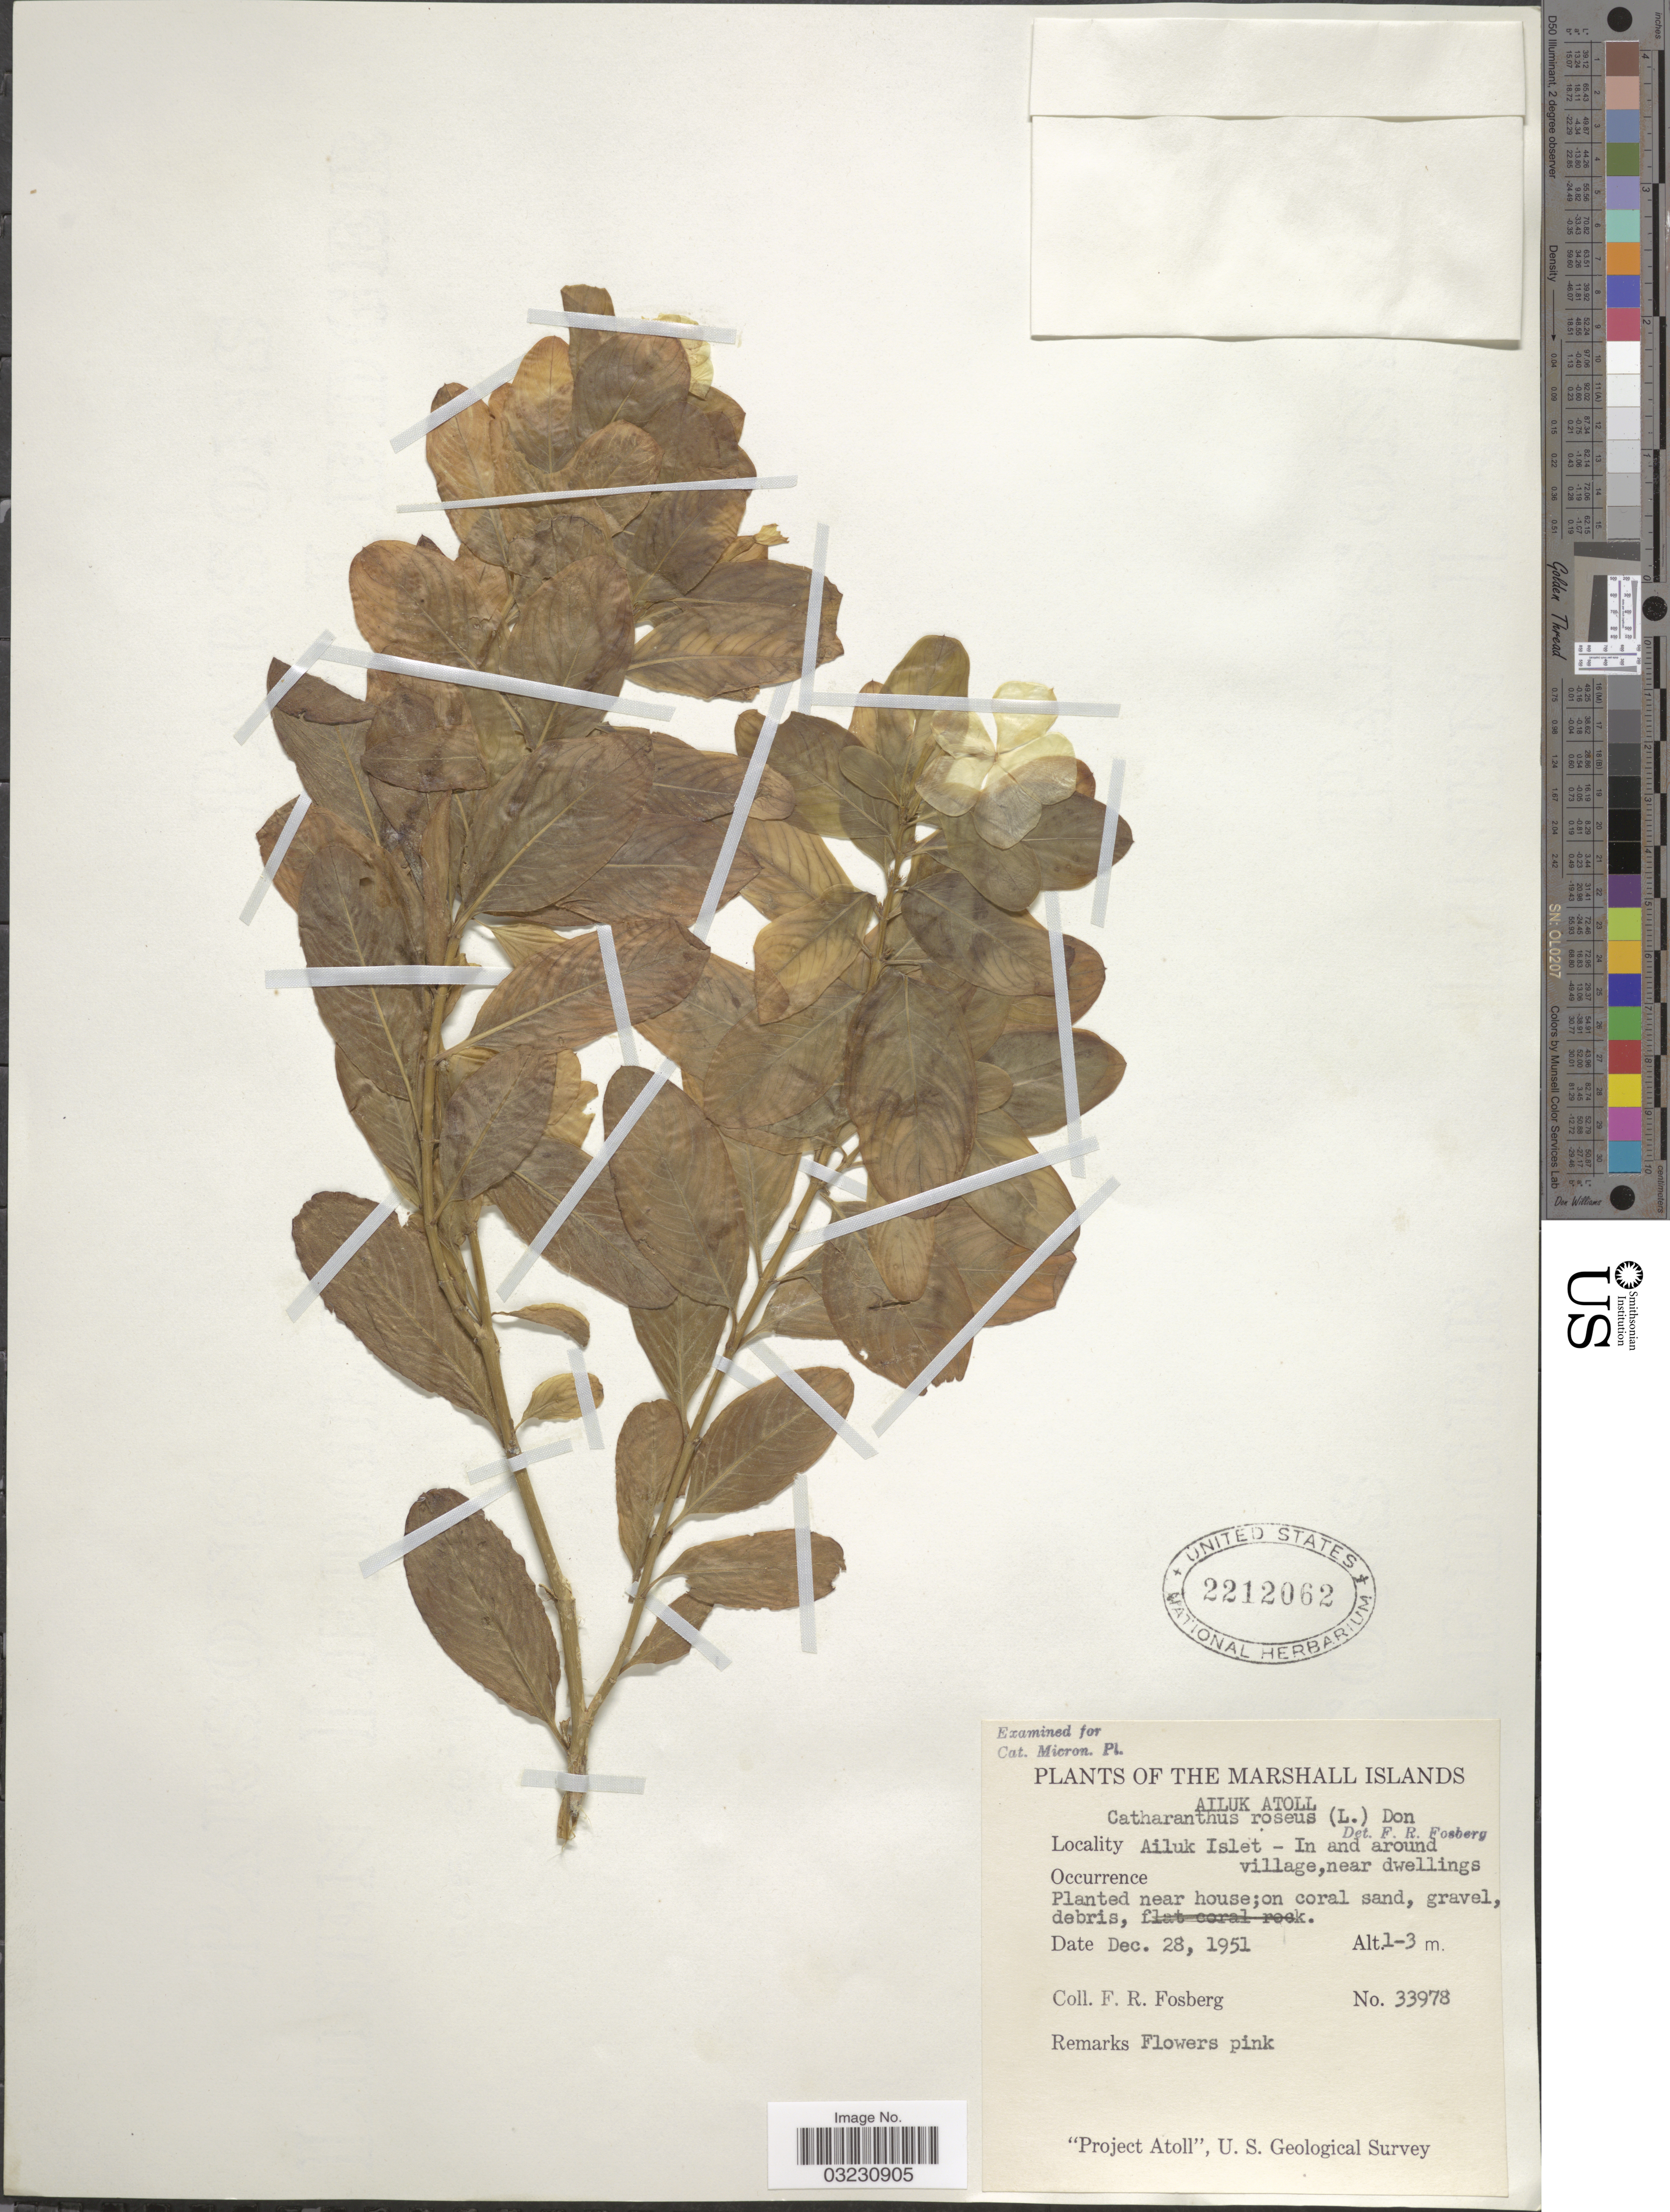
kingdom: Plantae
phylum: Tracheophyta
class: Magnoliopsida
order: Gentianales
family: Apocynaceae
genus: Catharanthus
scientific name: Catharanthus roseus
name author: (L.) G. Don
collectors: F. R. Fosberg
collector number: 33978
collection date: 1951-12-28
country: Marshall Islands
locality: Ailuk Atoll. Ailuk Islet- In and around village, near dwellings. Near house.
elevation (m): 1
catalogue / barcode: US 2212062